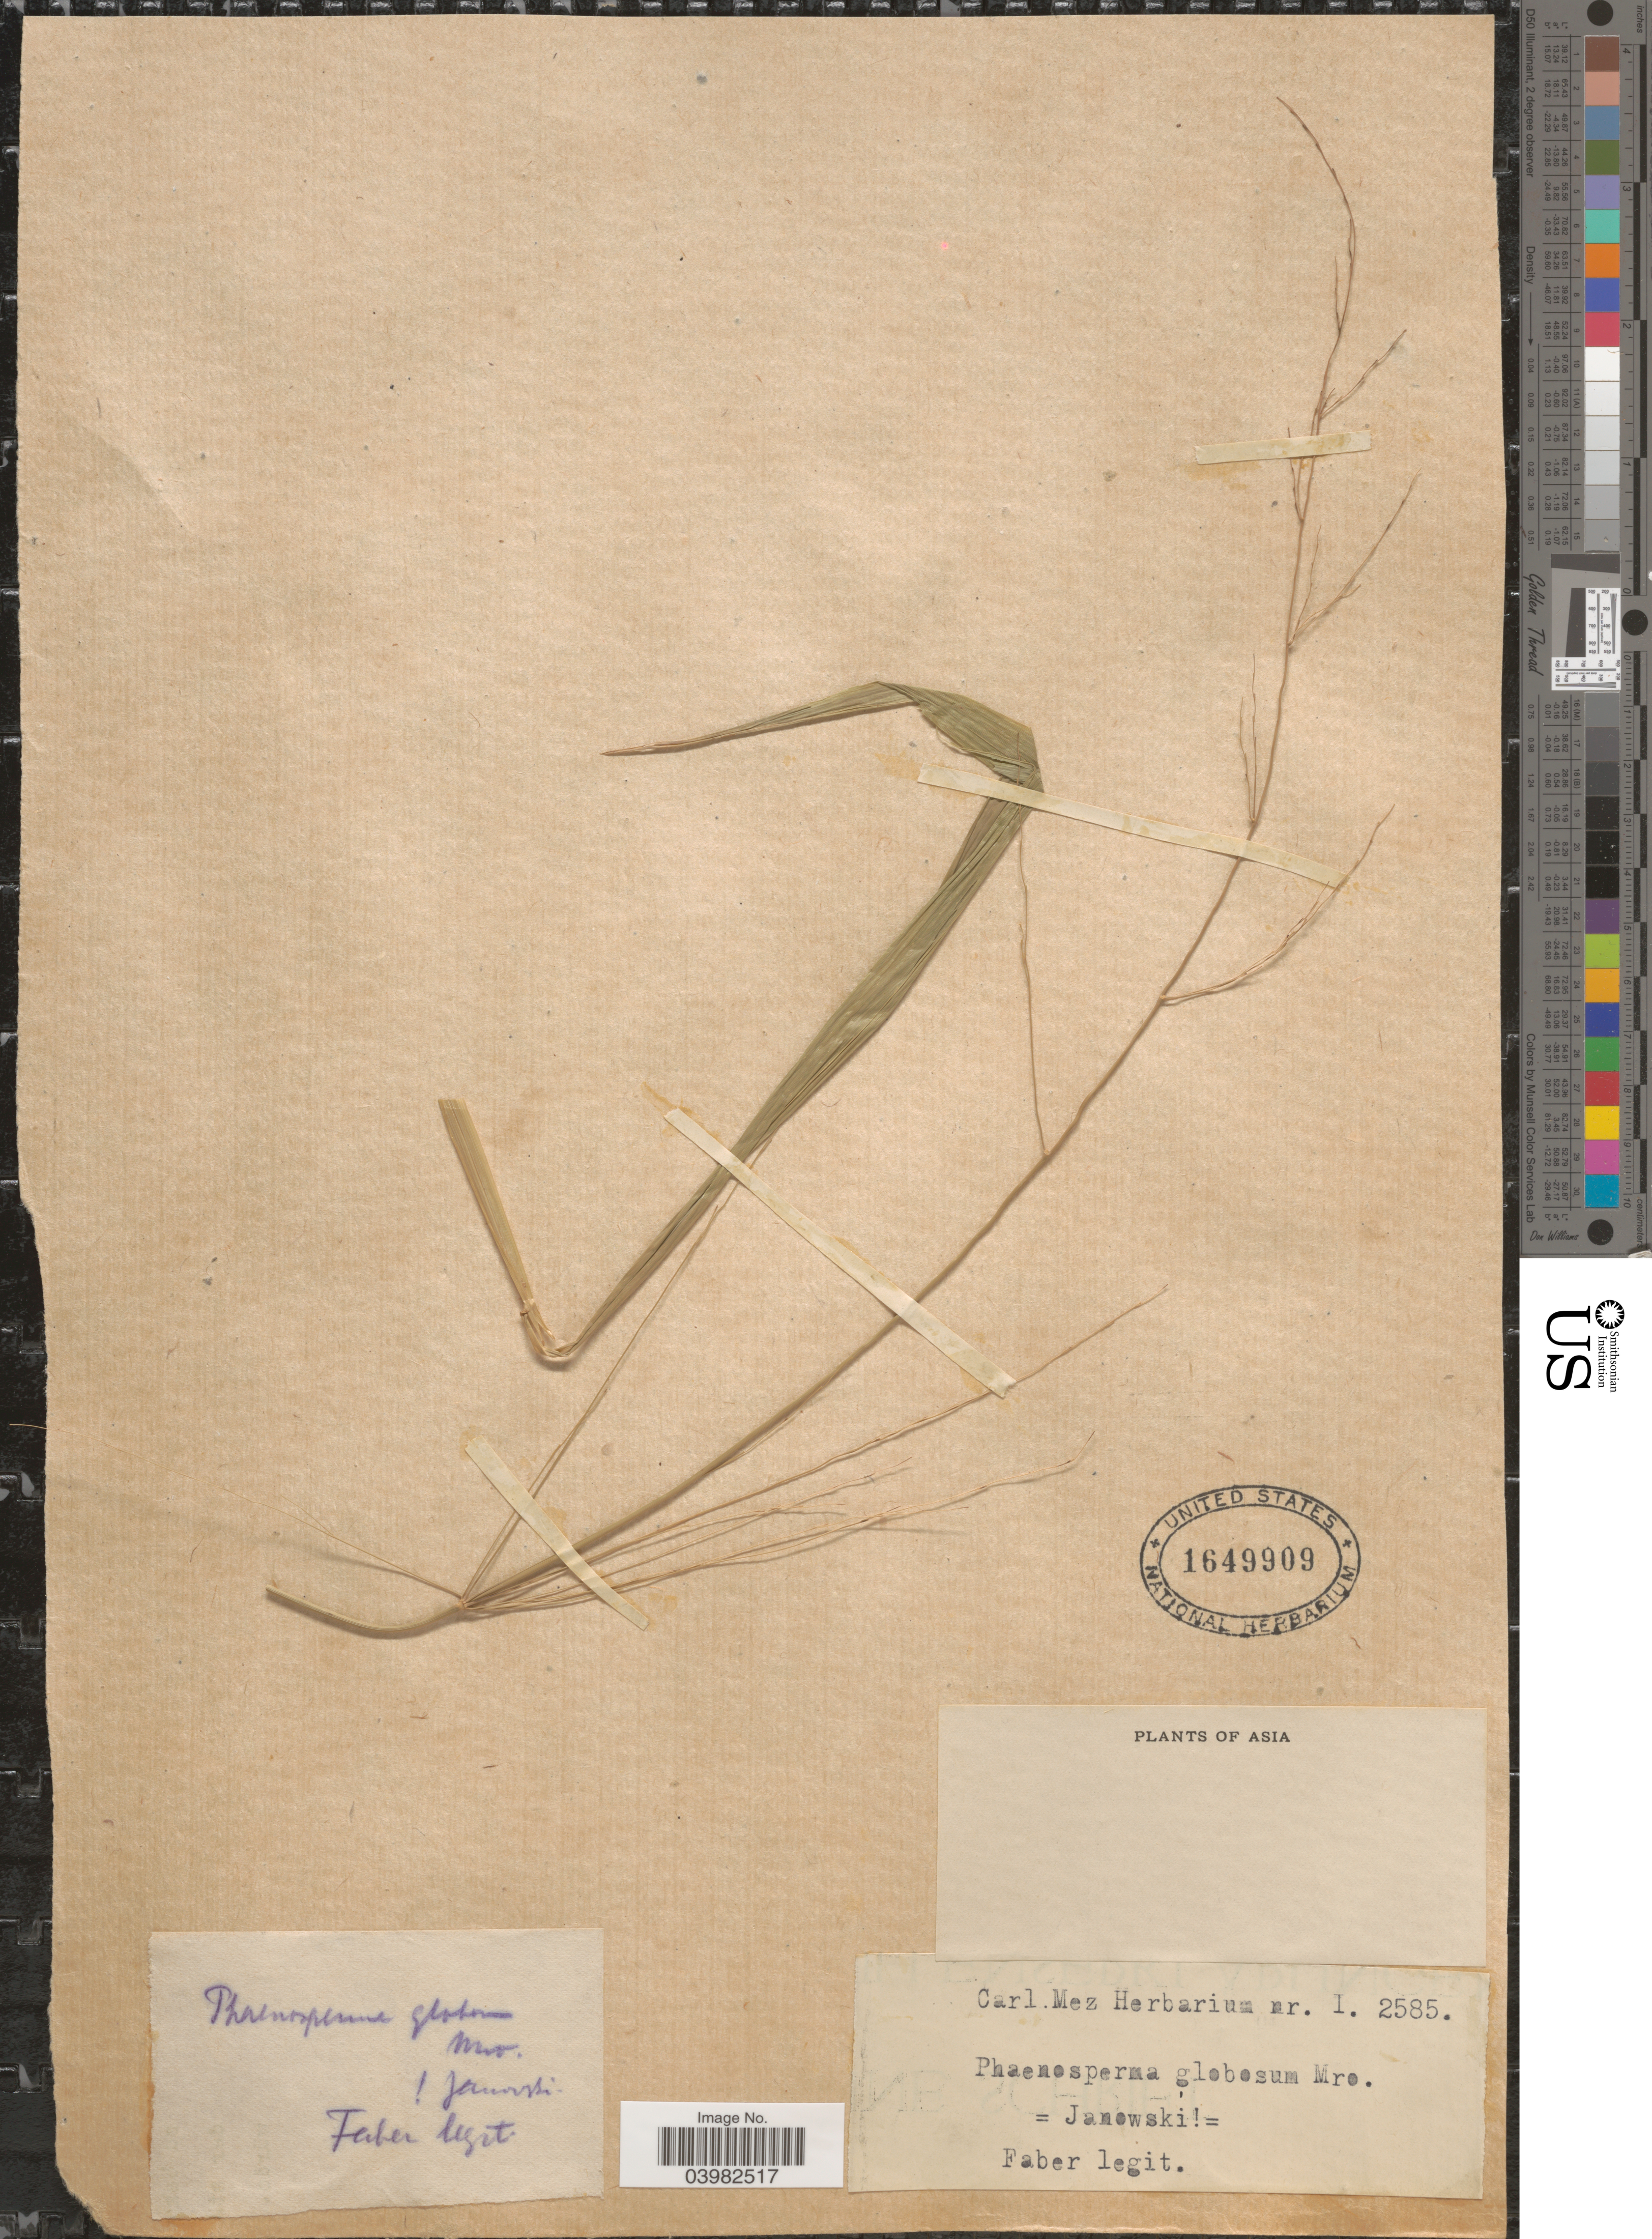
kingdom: Plantae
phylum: Tracheophyta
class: Liliopsida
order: Poales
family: Poaceae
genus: Phaenosperma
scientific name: Phaenosperma globosum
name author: Munro ex Benth.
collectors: Faber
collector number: I2585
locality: Asia. Janowski. [unsure placement]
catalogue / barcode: US 1649909